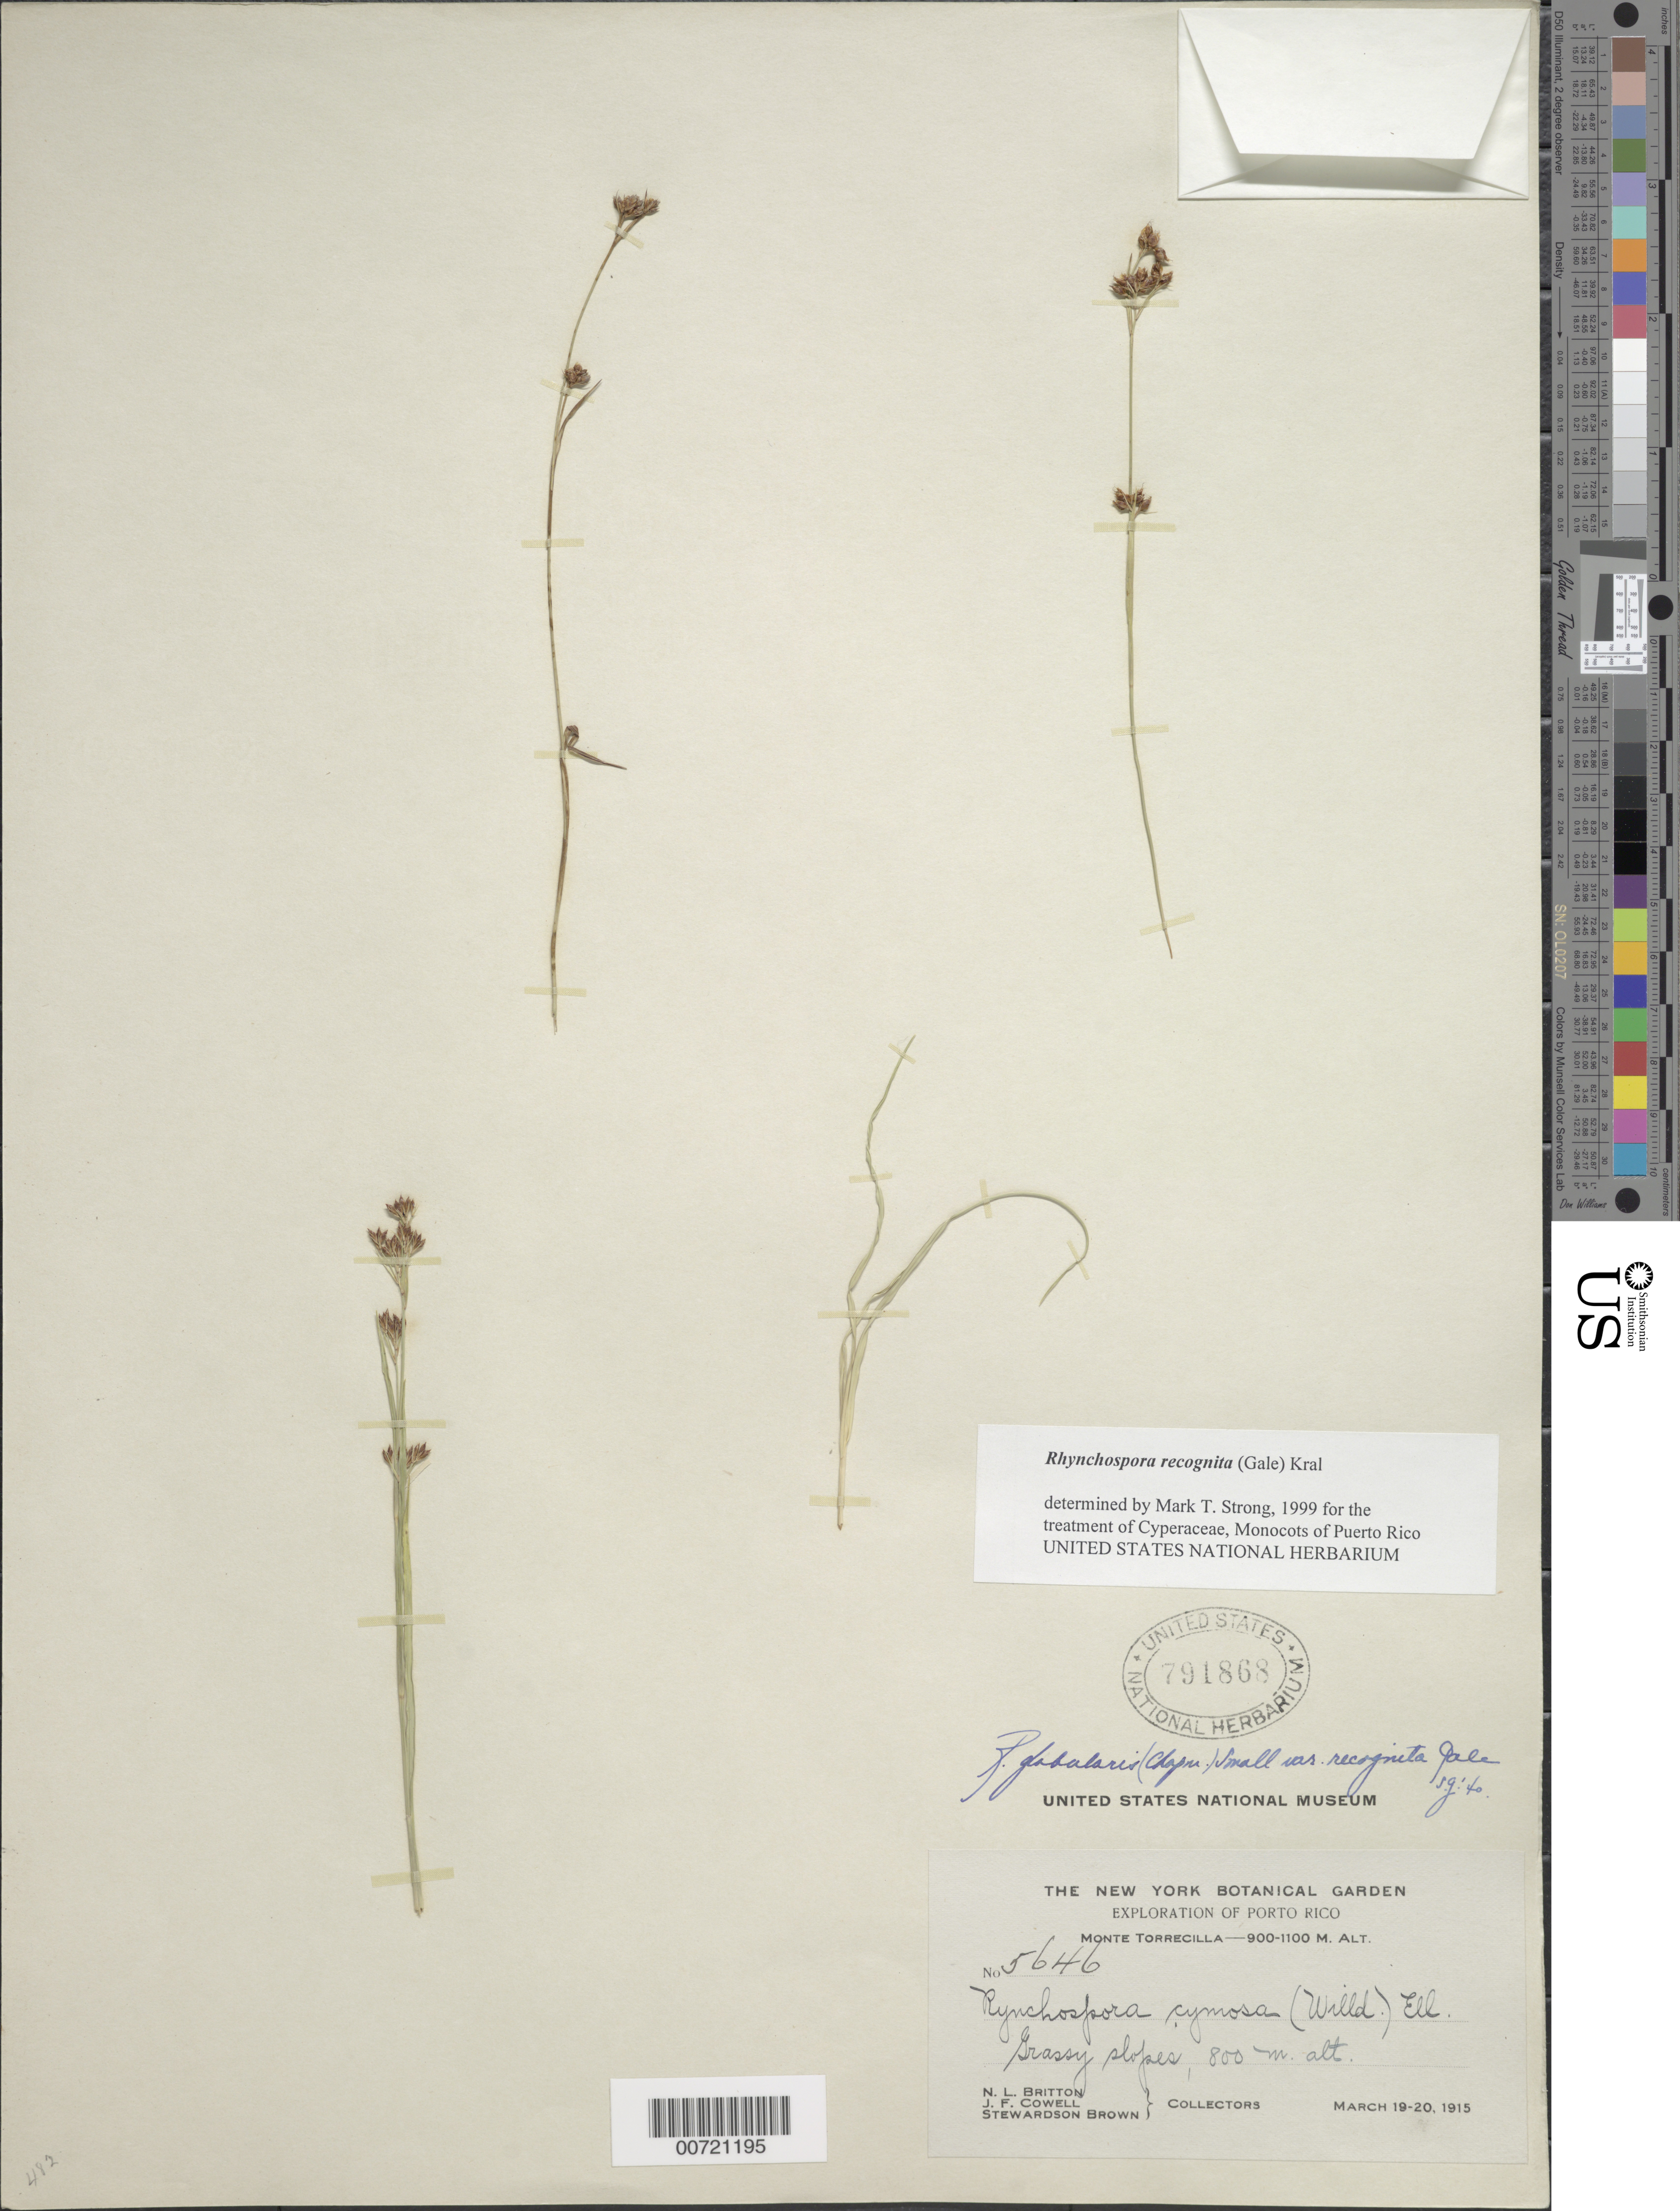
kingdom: Plantae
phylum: Tracheophyta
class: Liliopsida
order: Poales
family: Cyperaceae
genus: Rhynchospora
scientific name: Rhynchospora recognita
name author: (Gale) Kral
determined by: Strong, M. T., (US), Smithsonian Institution - National Museum of Natural History (UNITED STATES)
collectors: N. Britton, J. F. Cowell & S. Brown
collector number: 5646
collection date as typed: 19 Mar 1915 to 20 Mar 1915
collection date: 1915-03-19/1915-03-20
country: Puerto Rico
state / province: Barranquitas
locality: Monte Torrecilla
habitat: Grassy slopes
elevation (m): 800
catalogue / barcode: US 791868